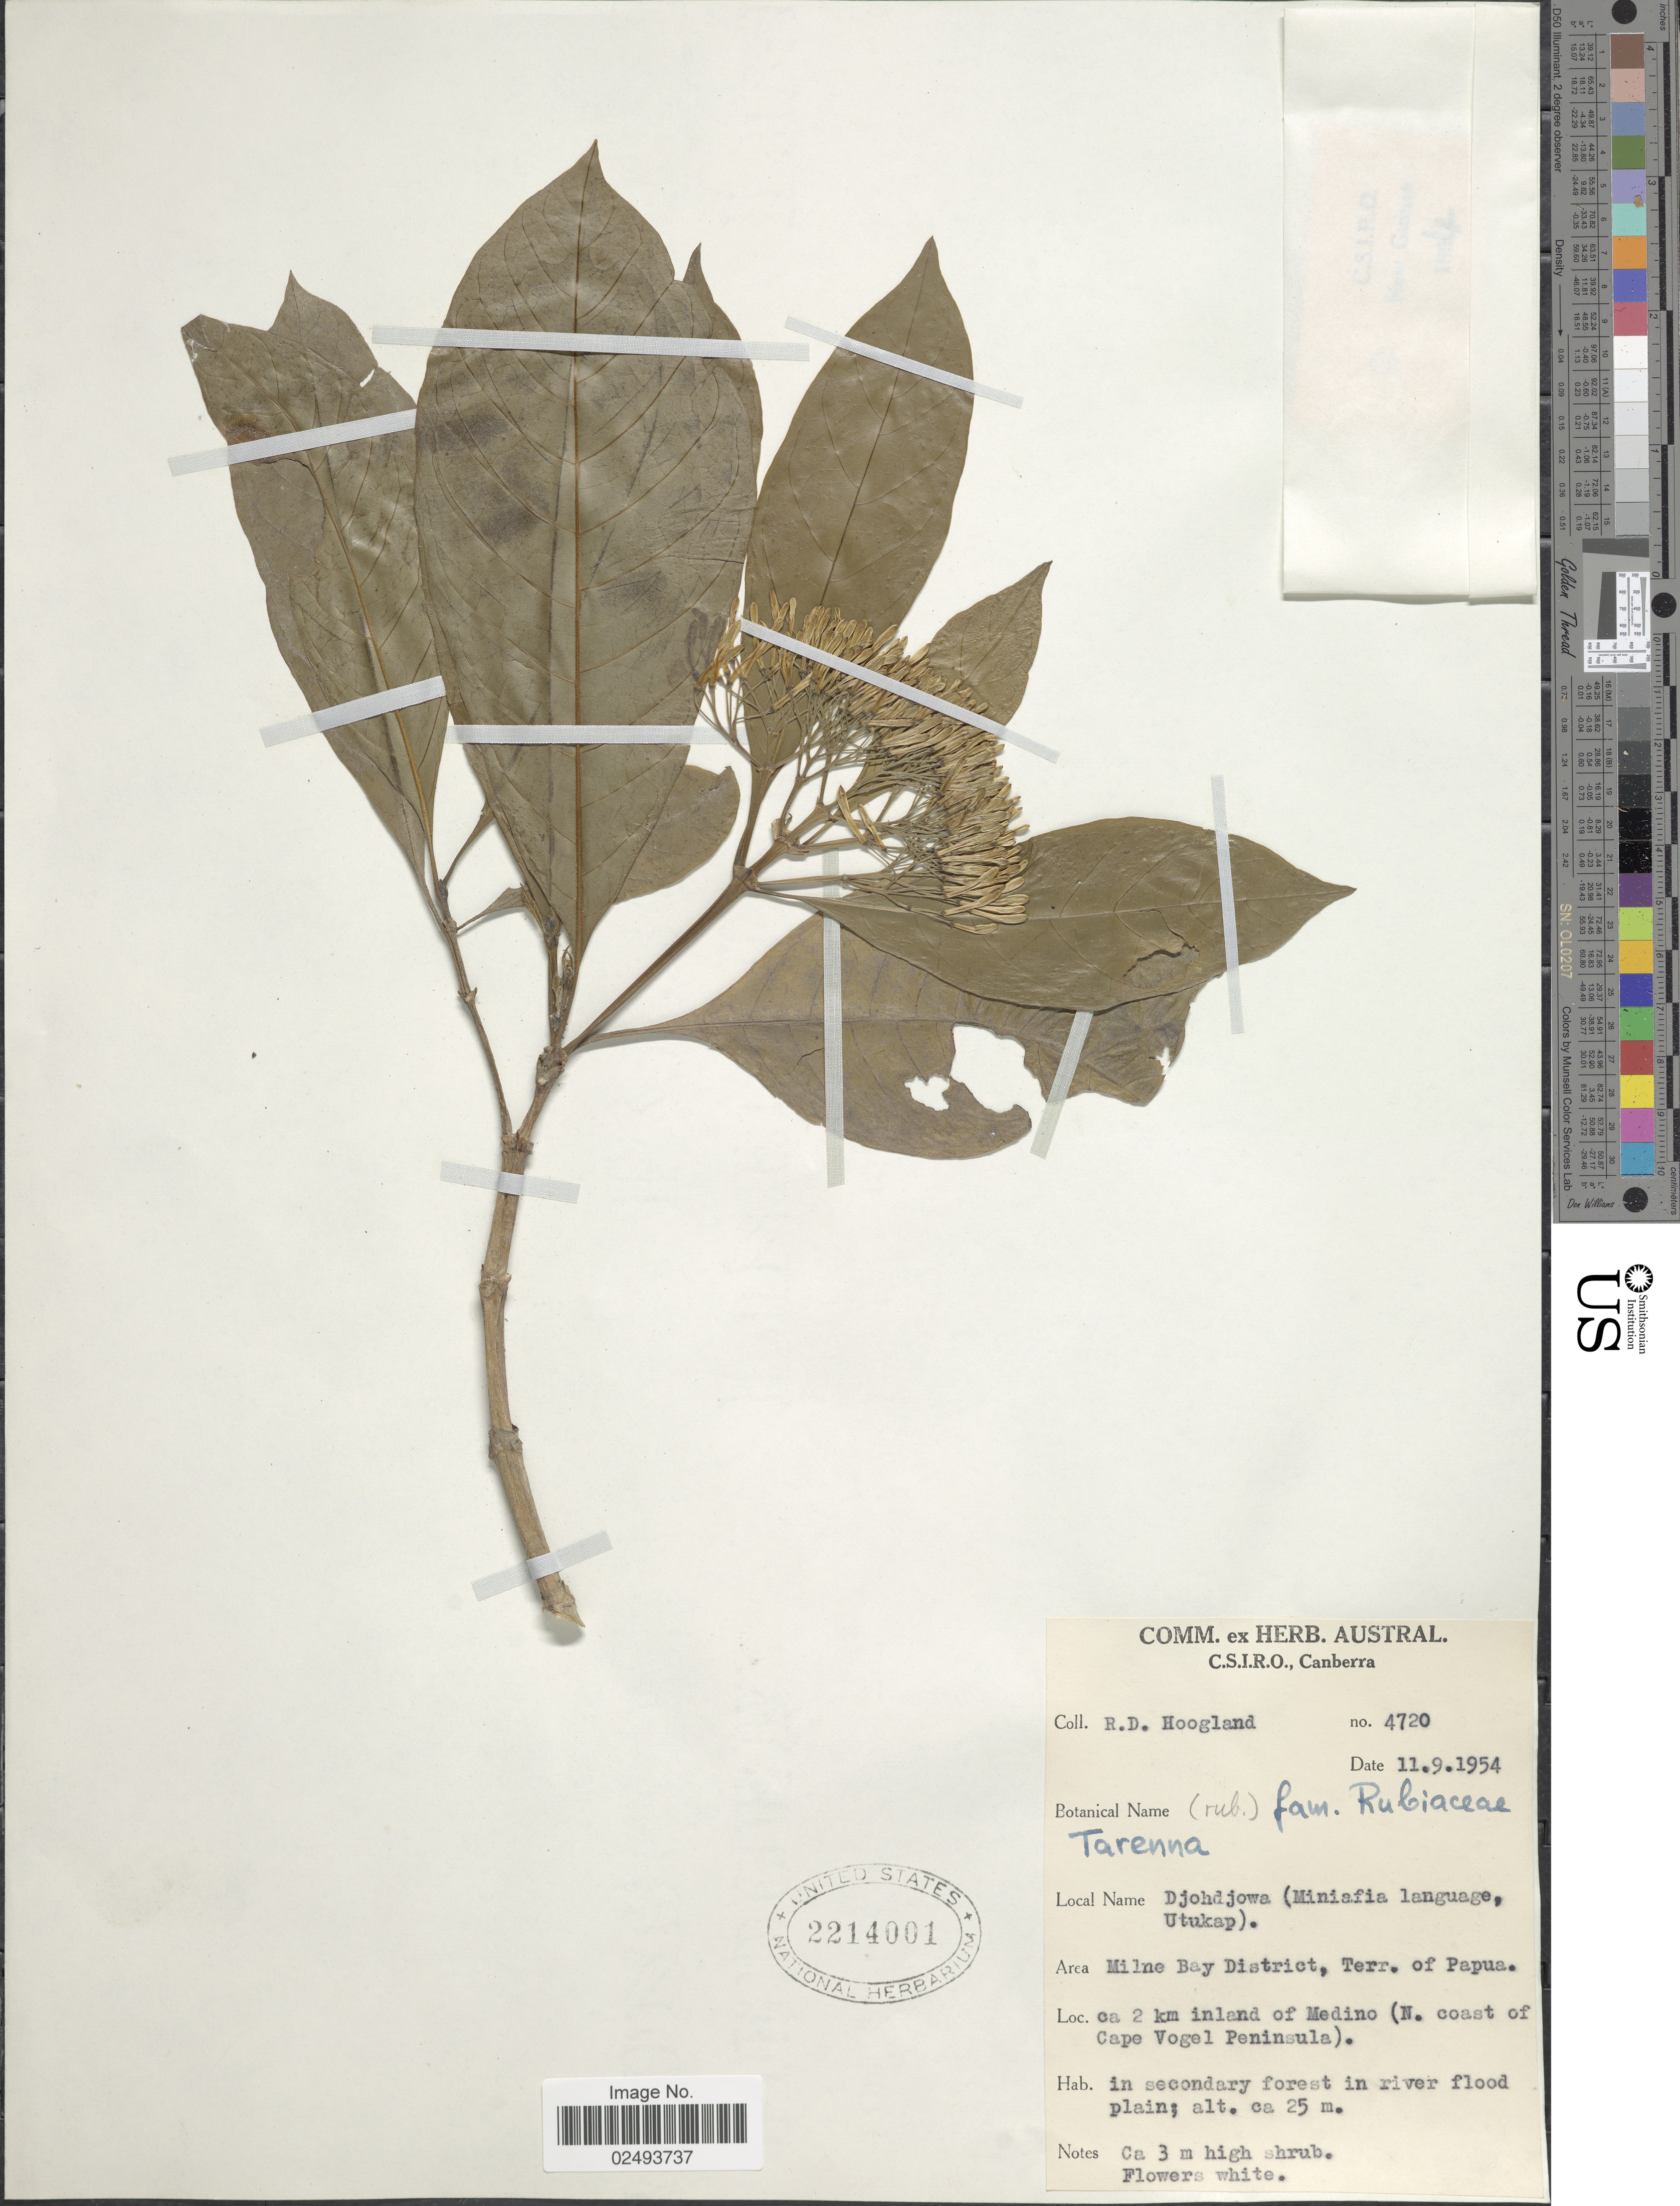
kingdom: Plantae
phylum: Tracheophyta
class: Magnoliopsida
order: Gentianales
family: Rubiaceae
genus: Tarenna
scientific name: Tarenna sp.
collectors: R. D. Hoogland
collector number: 4720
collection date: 1954-09-11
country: Papua New Guinea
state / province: Milne Bay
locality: Milne Bay District, Terr. of Papua, 2 km inland of Medino (N. coast of Cape Vogel Peninsula)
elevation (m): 25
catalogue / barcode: US 2214001